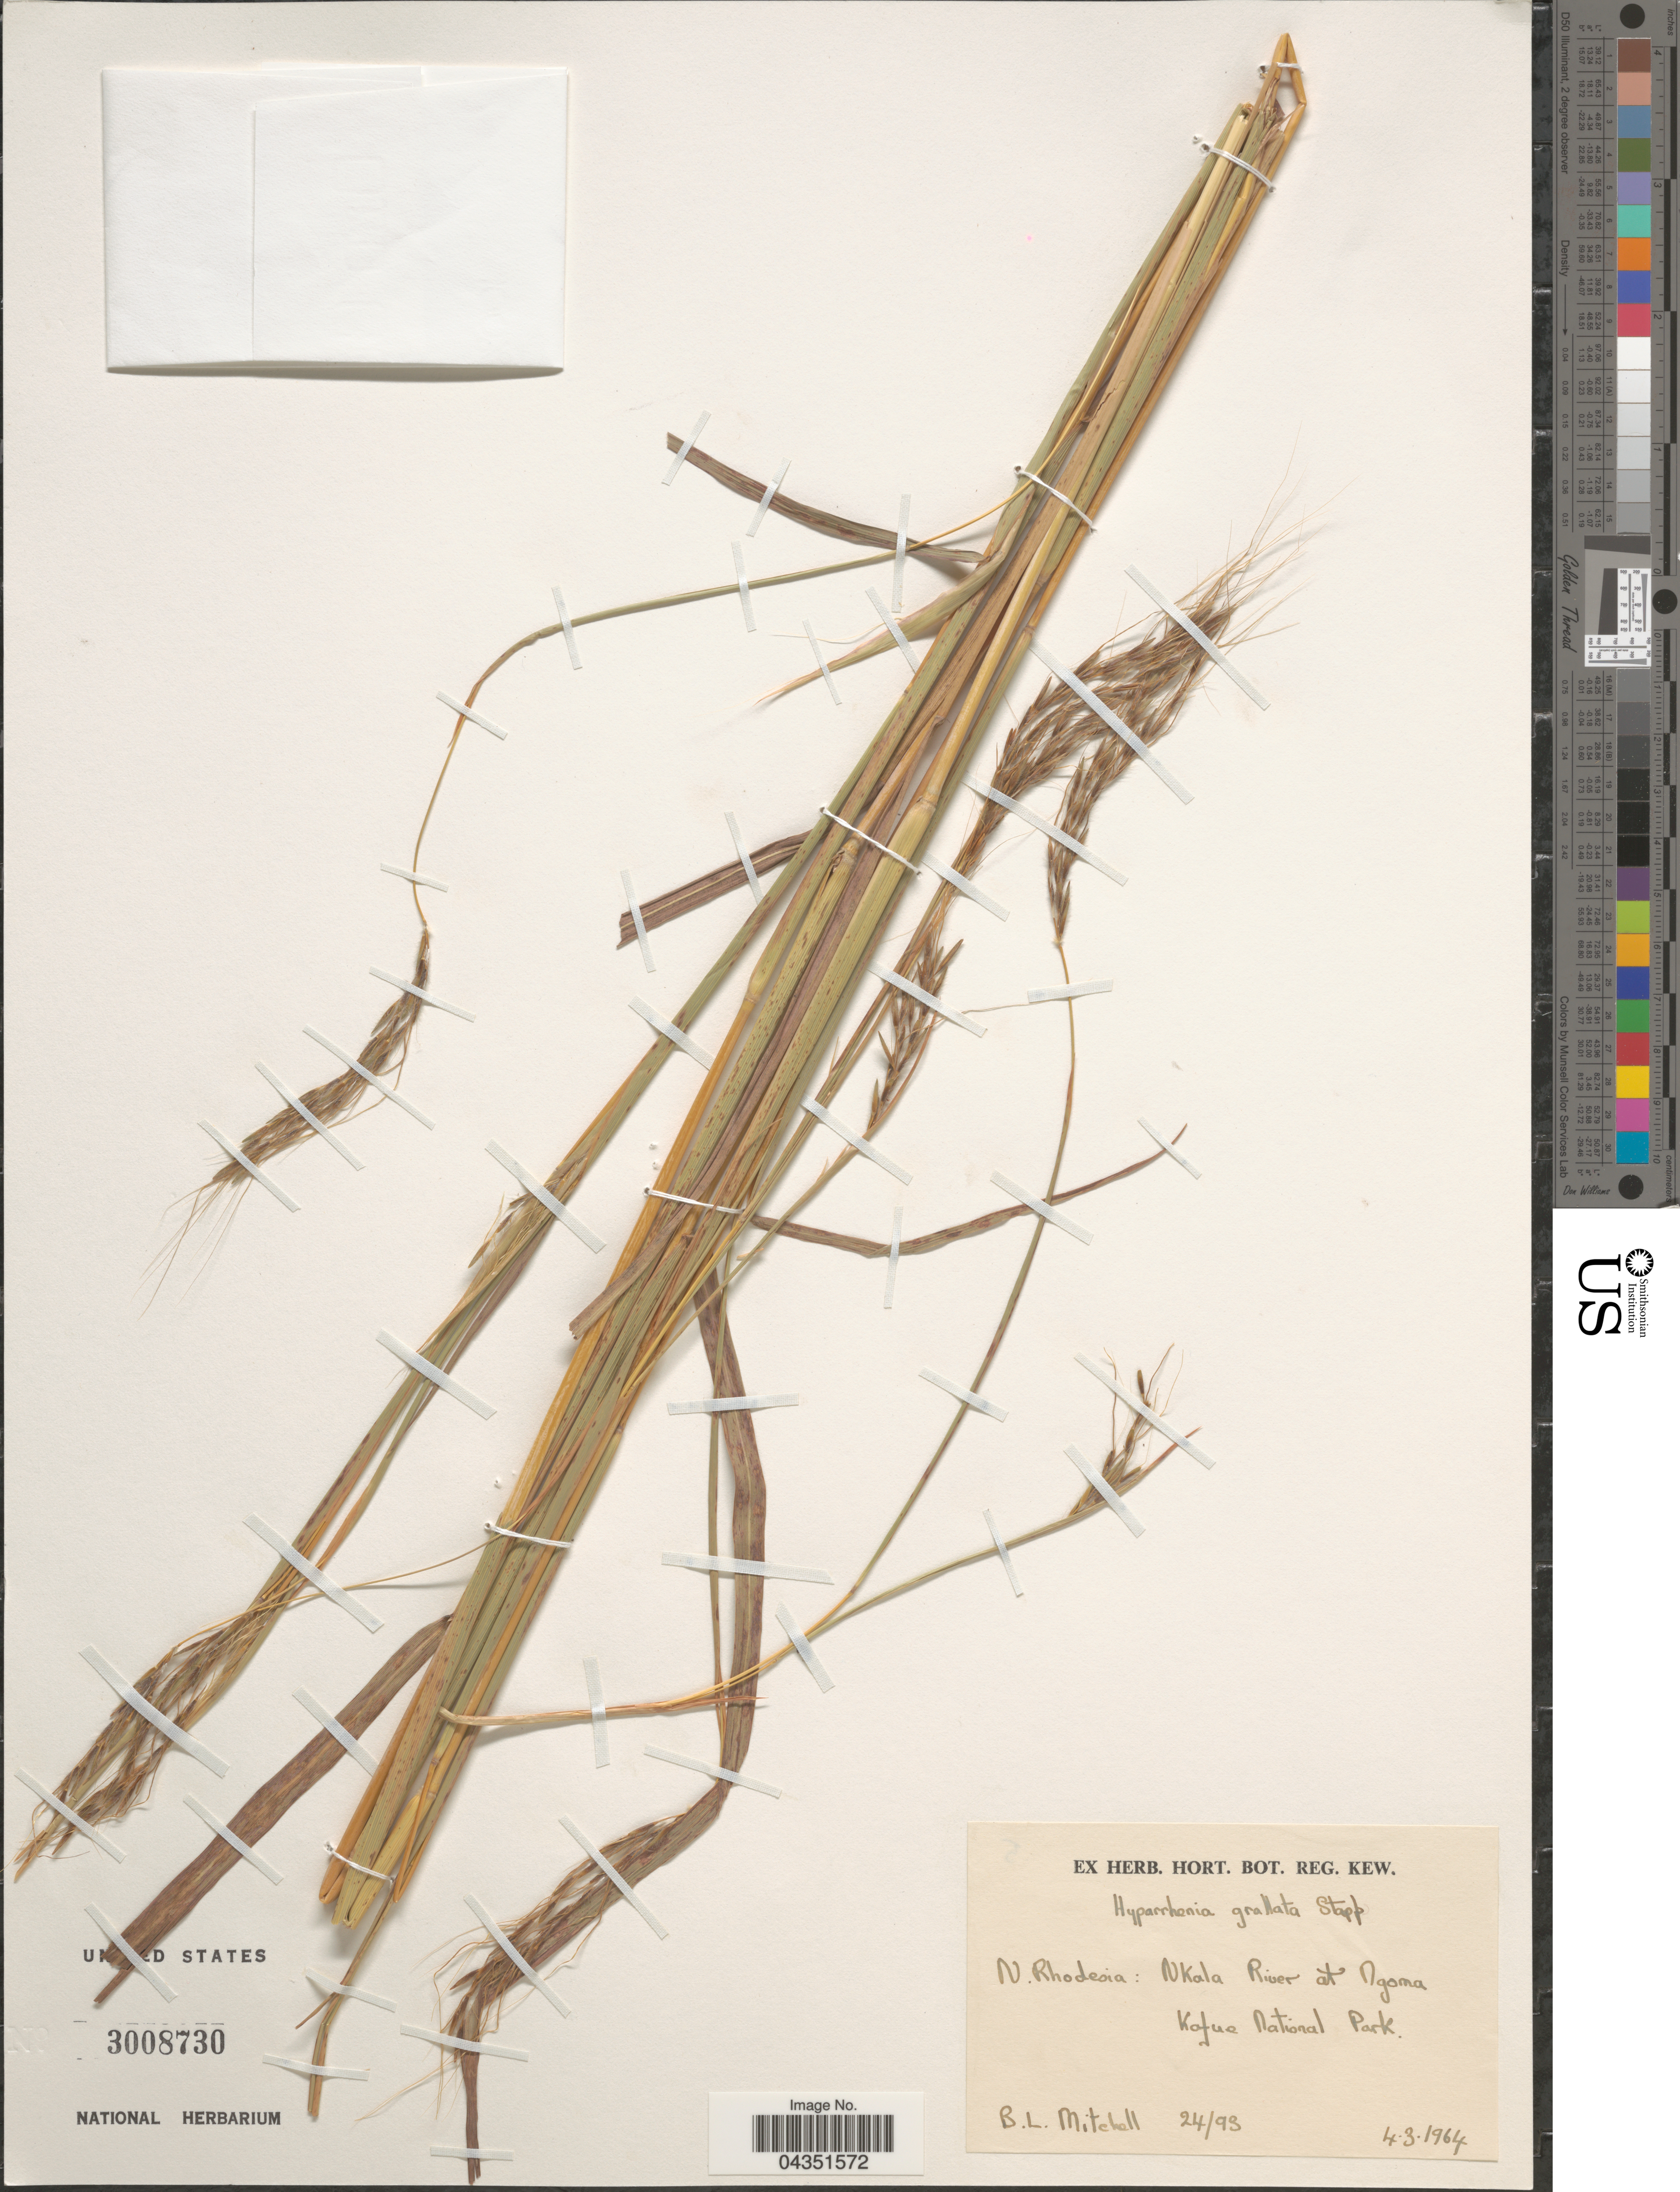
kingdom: Plantae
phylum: Tracheophyta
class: Liliopsida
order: Poales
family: Poaceae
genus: Elymandra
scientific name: Elymandra grallata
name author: (Stapf) Clayton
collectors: B. Mitchell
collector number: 24/93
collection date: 1964-03-04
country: Zambia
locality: N. Rhodesia: NKala River at Ngoma. Kafue National Park.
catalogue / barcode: US 3008730